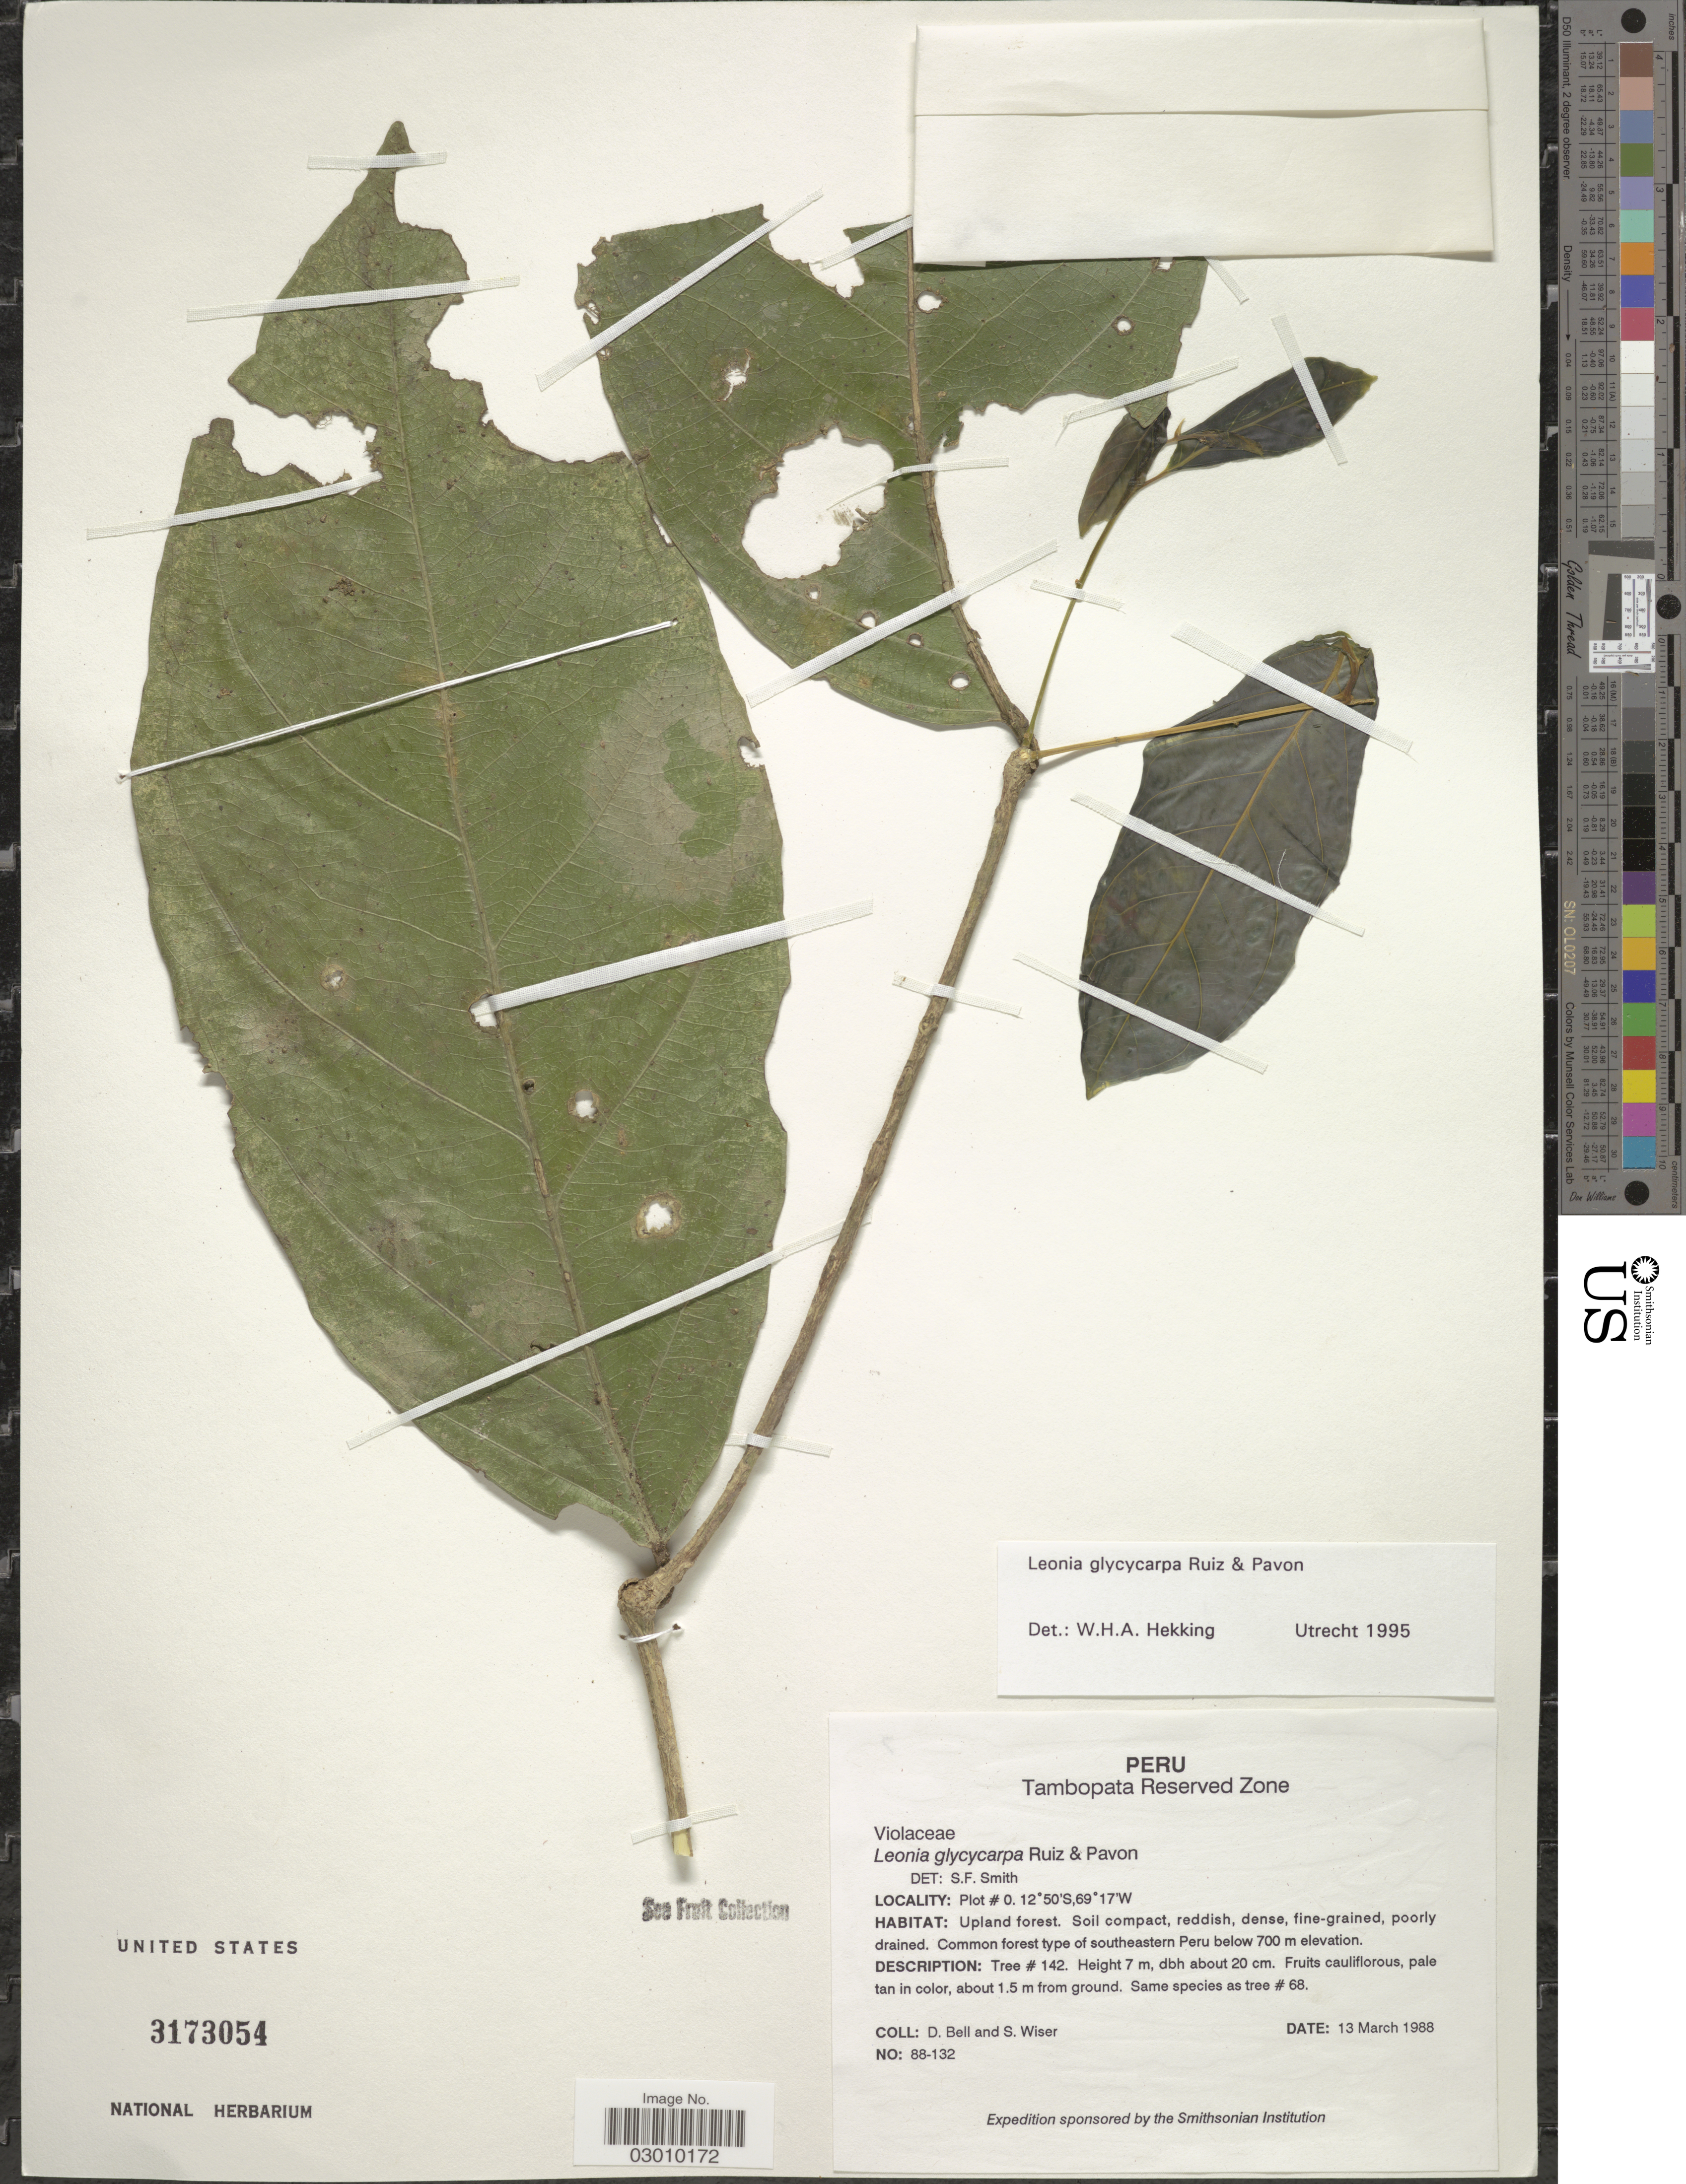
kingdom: Plantae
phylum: Tracheophyta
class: Magnoliopsida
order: Malpighiales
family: Violaceae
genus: Leonia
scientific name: Leonia glycycarpa var. racemosa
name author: (Mart.) L.B. Sm. & A. Fernández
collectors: D. A. Bell & S. Wiser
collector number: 88-132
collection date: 1988-03-13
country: Peru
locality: Tambopata Reserved Zone. Plot # 0. Southeastern Peru.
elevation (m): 700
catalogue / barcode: US 3173054